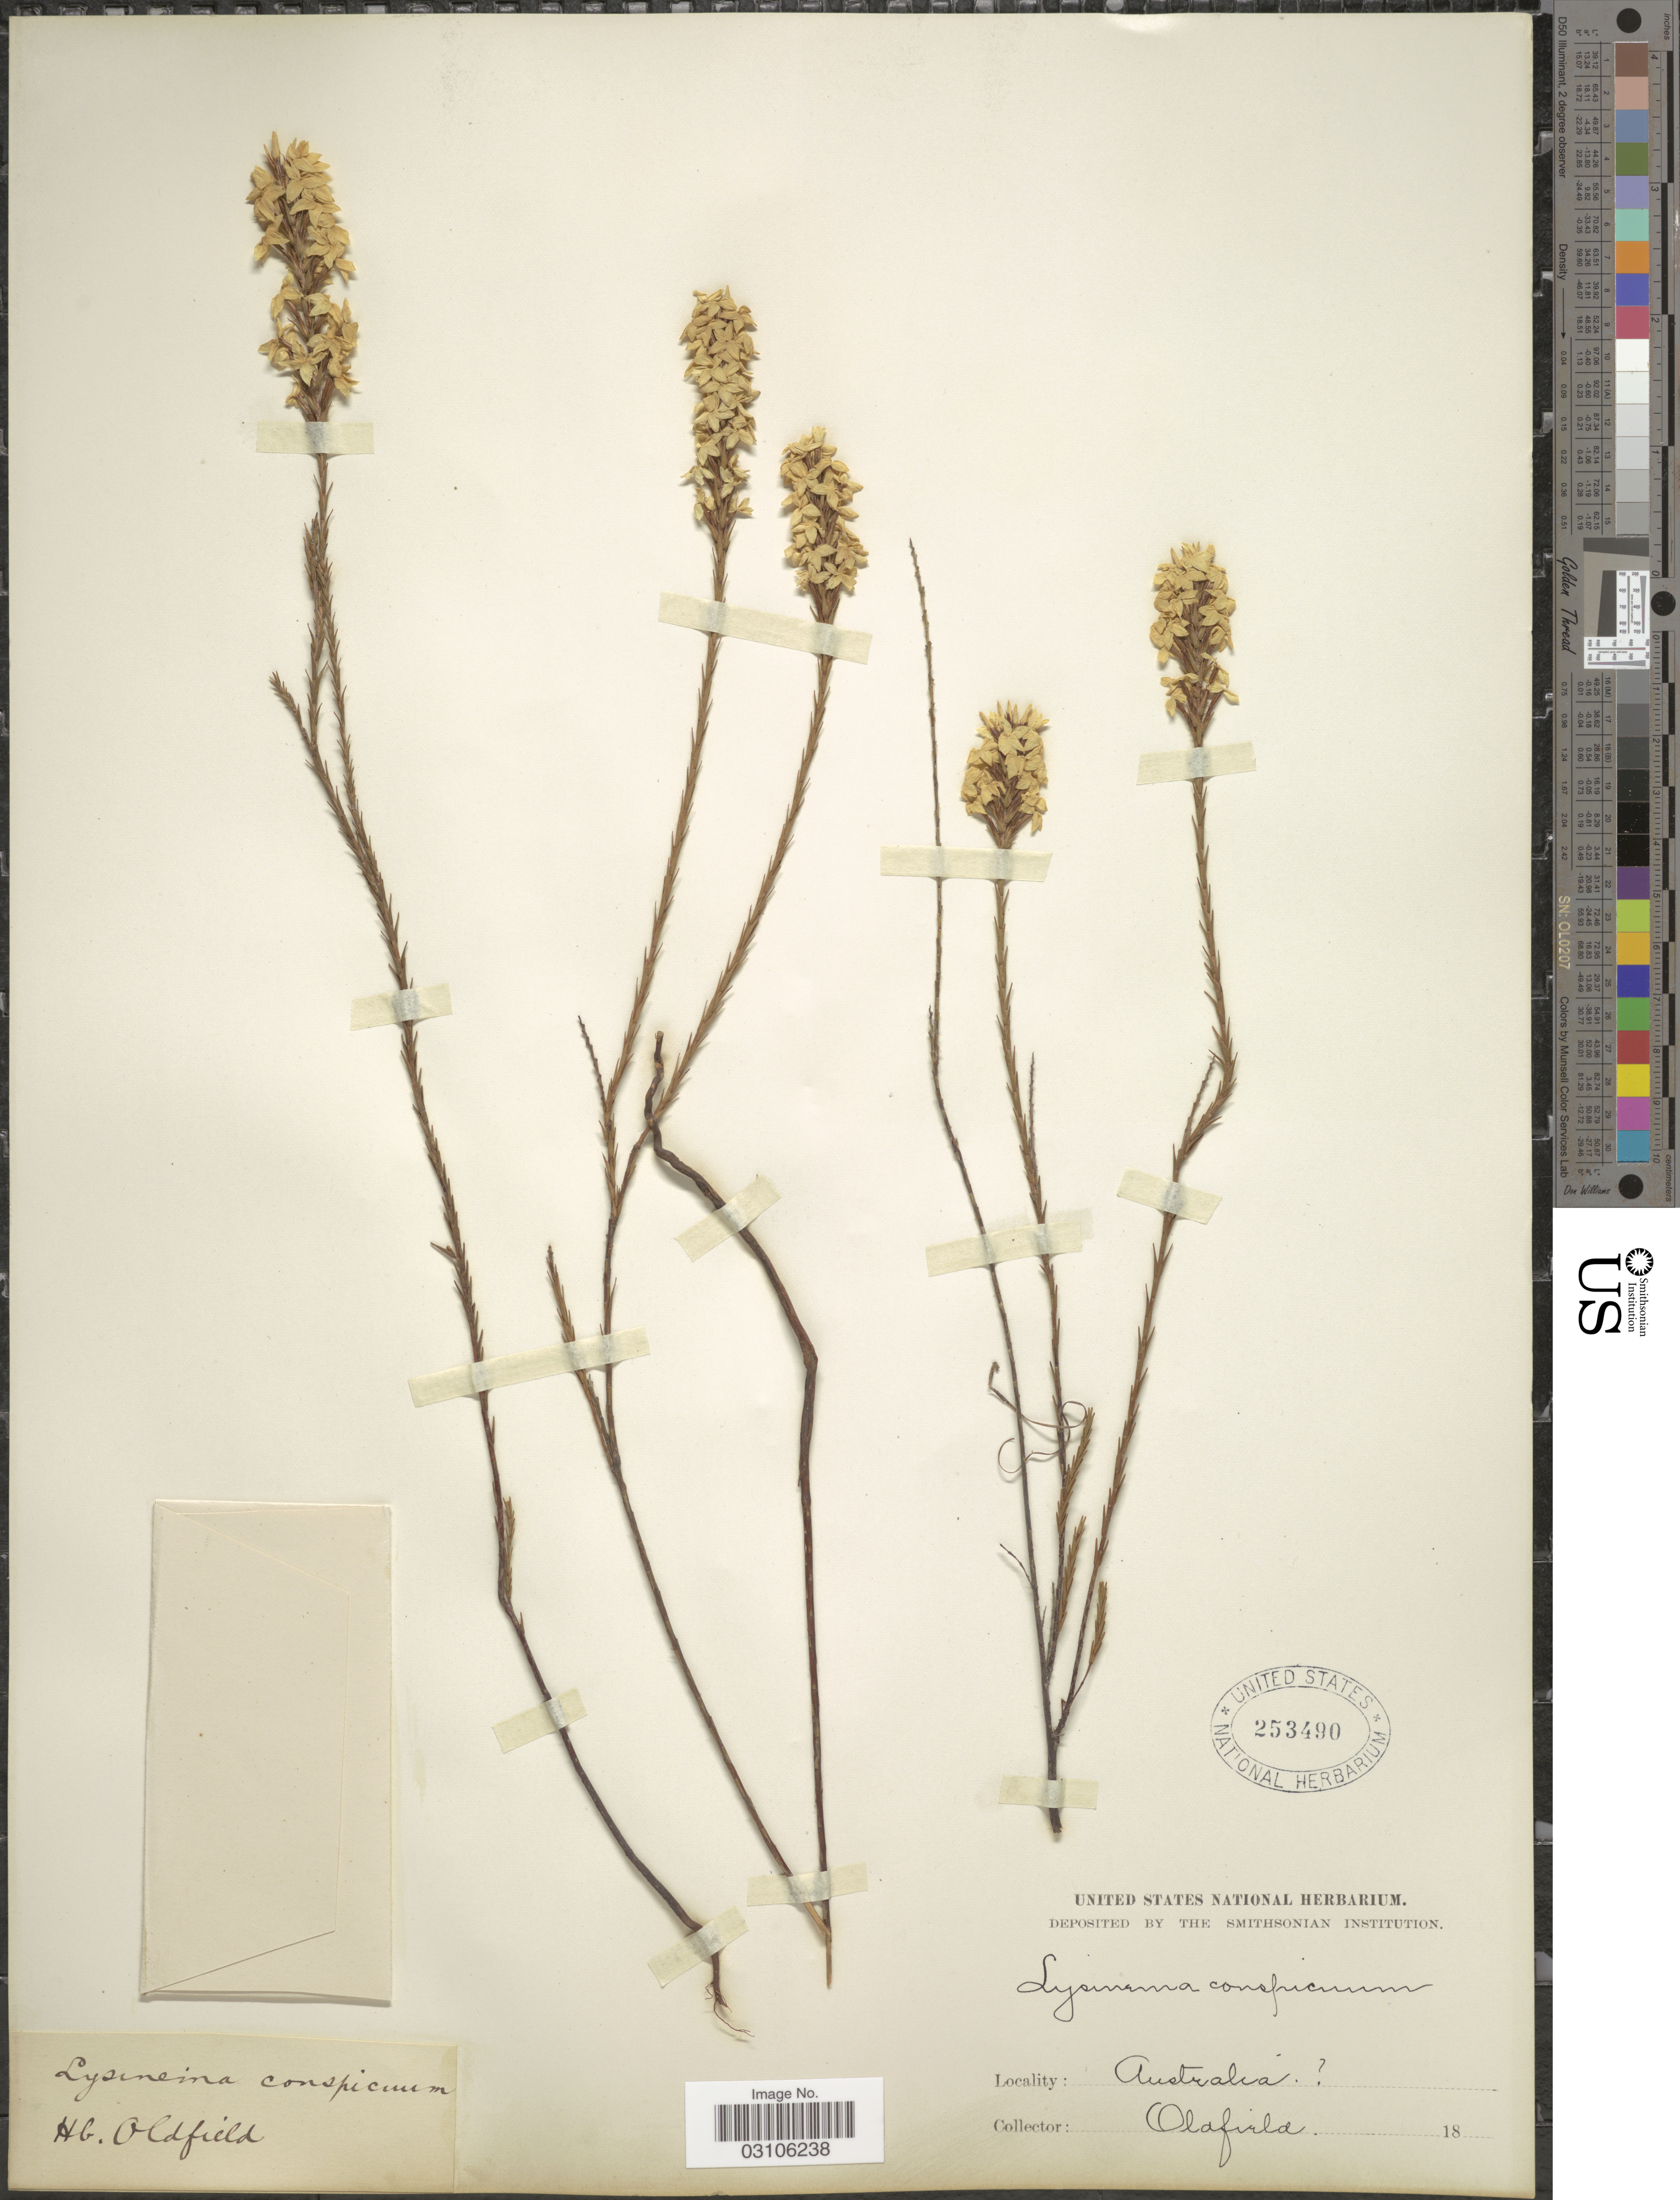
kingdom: Plantae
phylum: Tracheophyta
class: Magnoliopsida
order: Ericales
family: Ericaceae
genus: Lysinema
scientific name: Lysinema conspicuum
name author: R. Br.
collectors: H. Oldfield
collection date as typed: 18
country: Australia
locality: Australia [unsure placement]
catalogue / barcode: US 253490